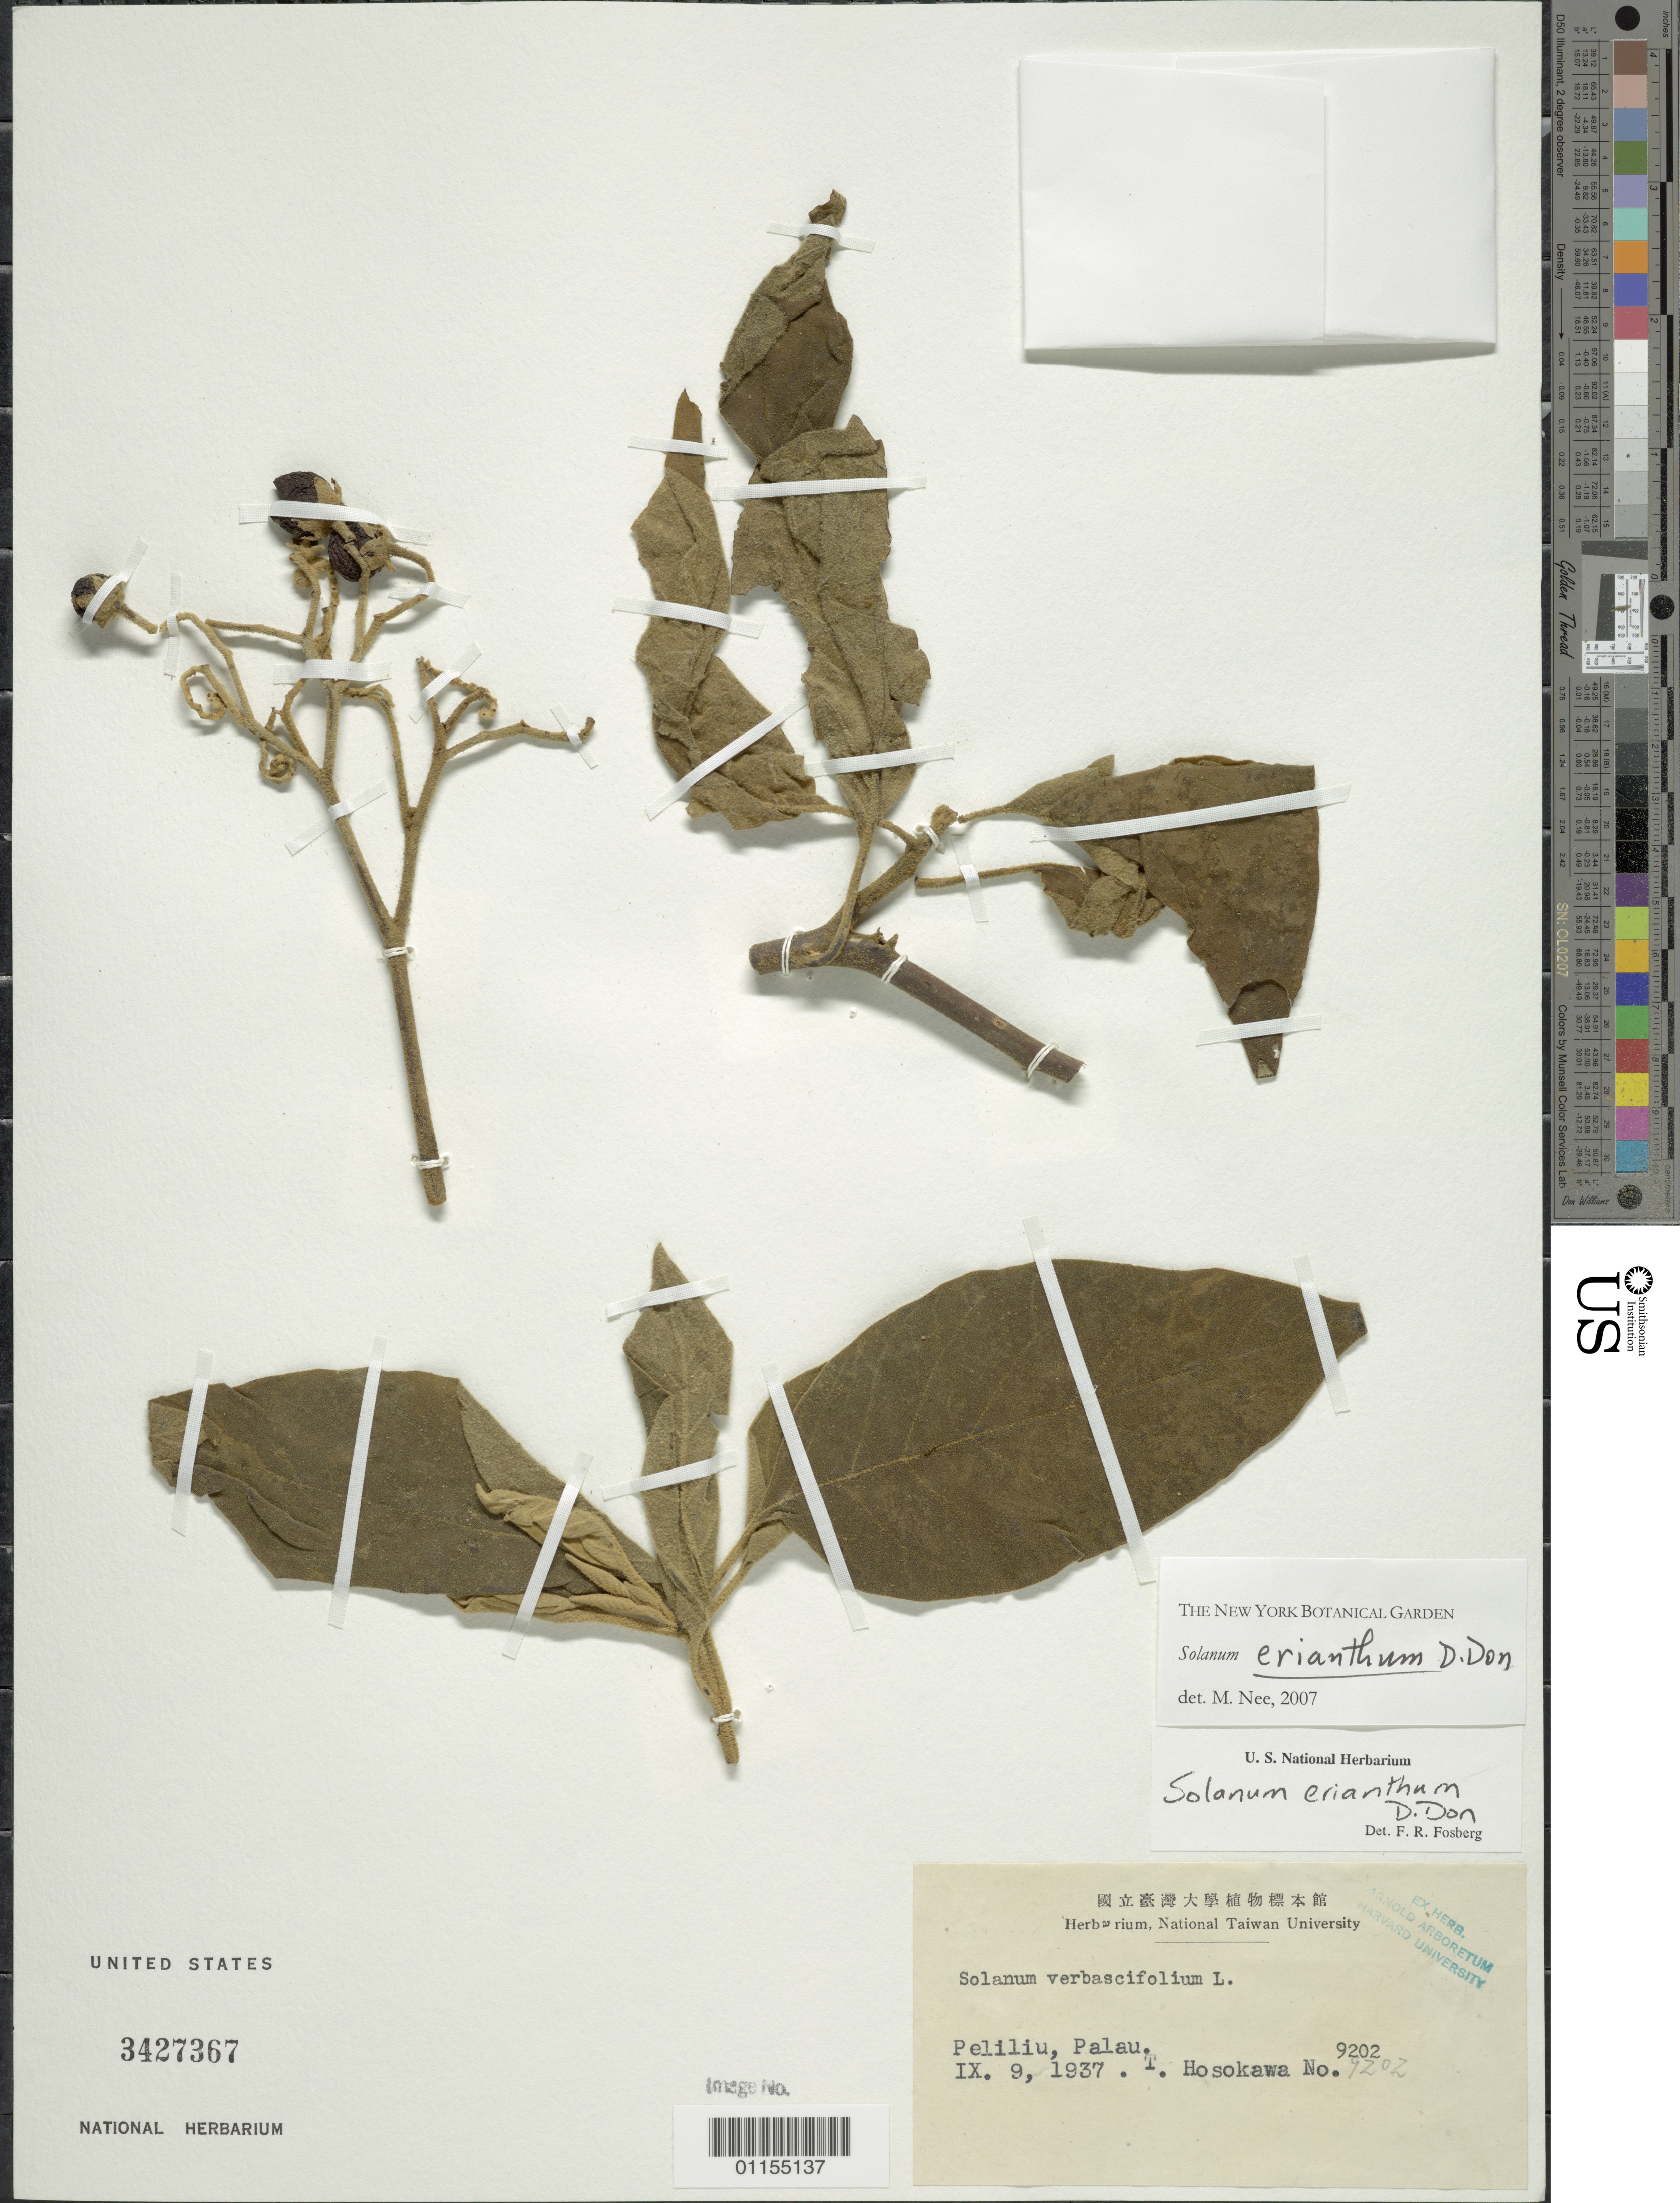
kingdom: Plantae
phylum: Tracheophyta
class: Magnoliopsida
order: Solanales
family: Solanaceae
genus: Solanum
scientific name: Solanum erianthum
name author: D. Don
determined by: Nee, Michael H.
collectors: T. Hosokawa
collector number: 9202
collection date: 1937-09-09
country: Palau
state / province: Peleliu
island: Beliliou [Peleliu]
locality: Peliliu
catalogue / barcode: US 3427367